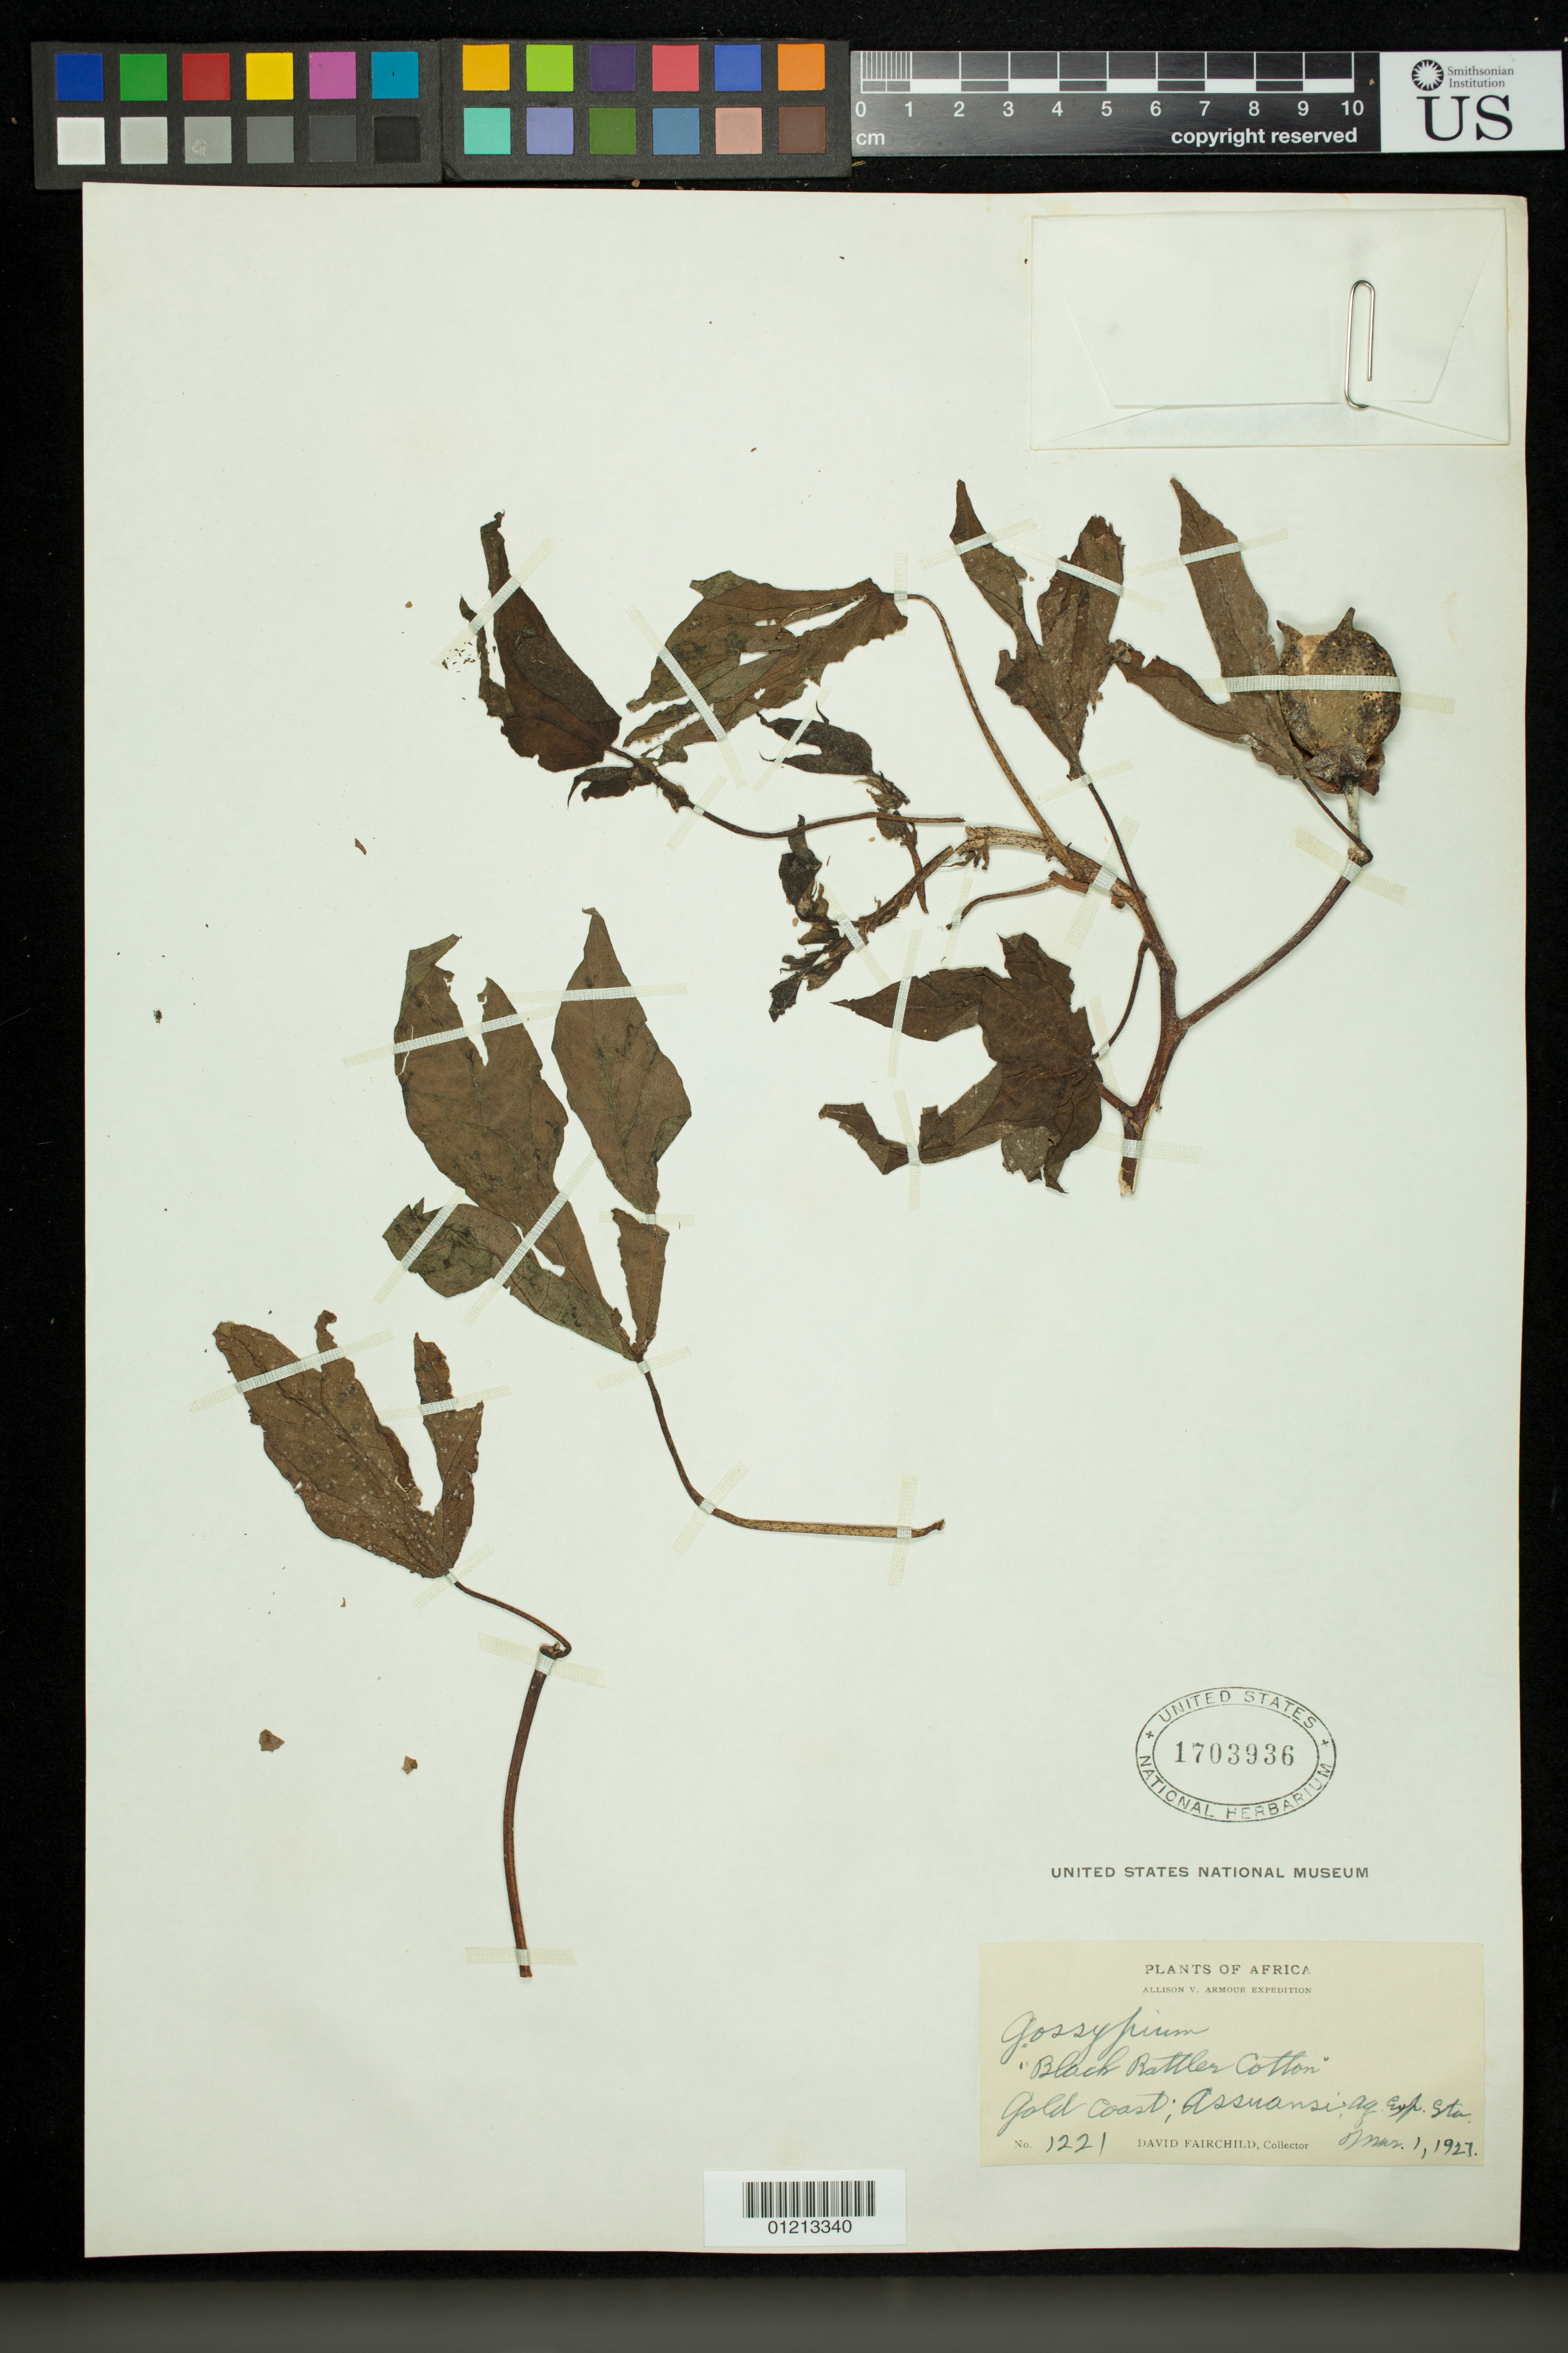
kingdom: Plantae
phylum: Tracheophyta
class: Magnoliopsida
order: Malvales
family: Malvaceae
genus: Gossypium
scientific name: Gossypium sp.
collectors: D. G. Fairchild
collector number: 1221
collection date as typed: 03 Jan 1927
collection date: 1927-01-03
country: Ghana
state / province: Central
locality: Gold Coast, Assuansi, Ag. Exp. Sta.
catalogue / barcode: US 1703936